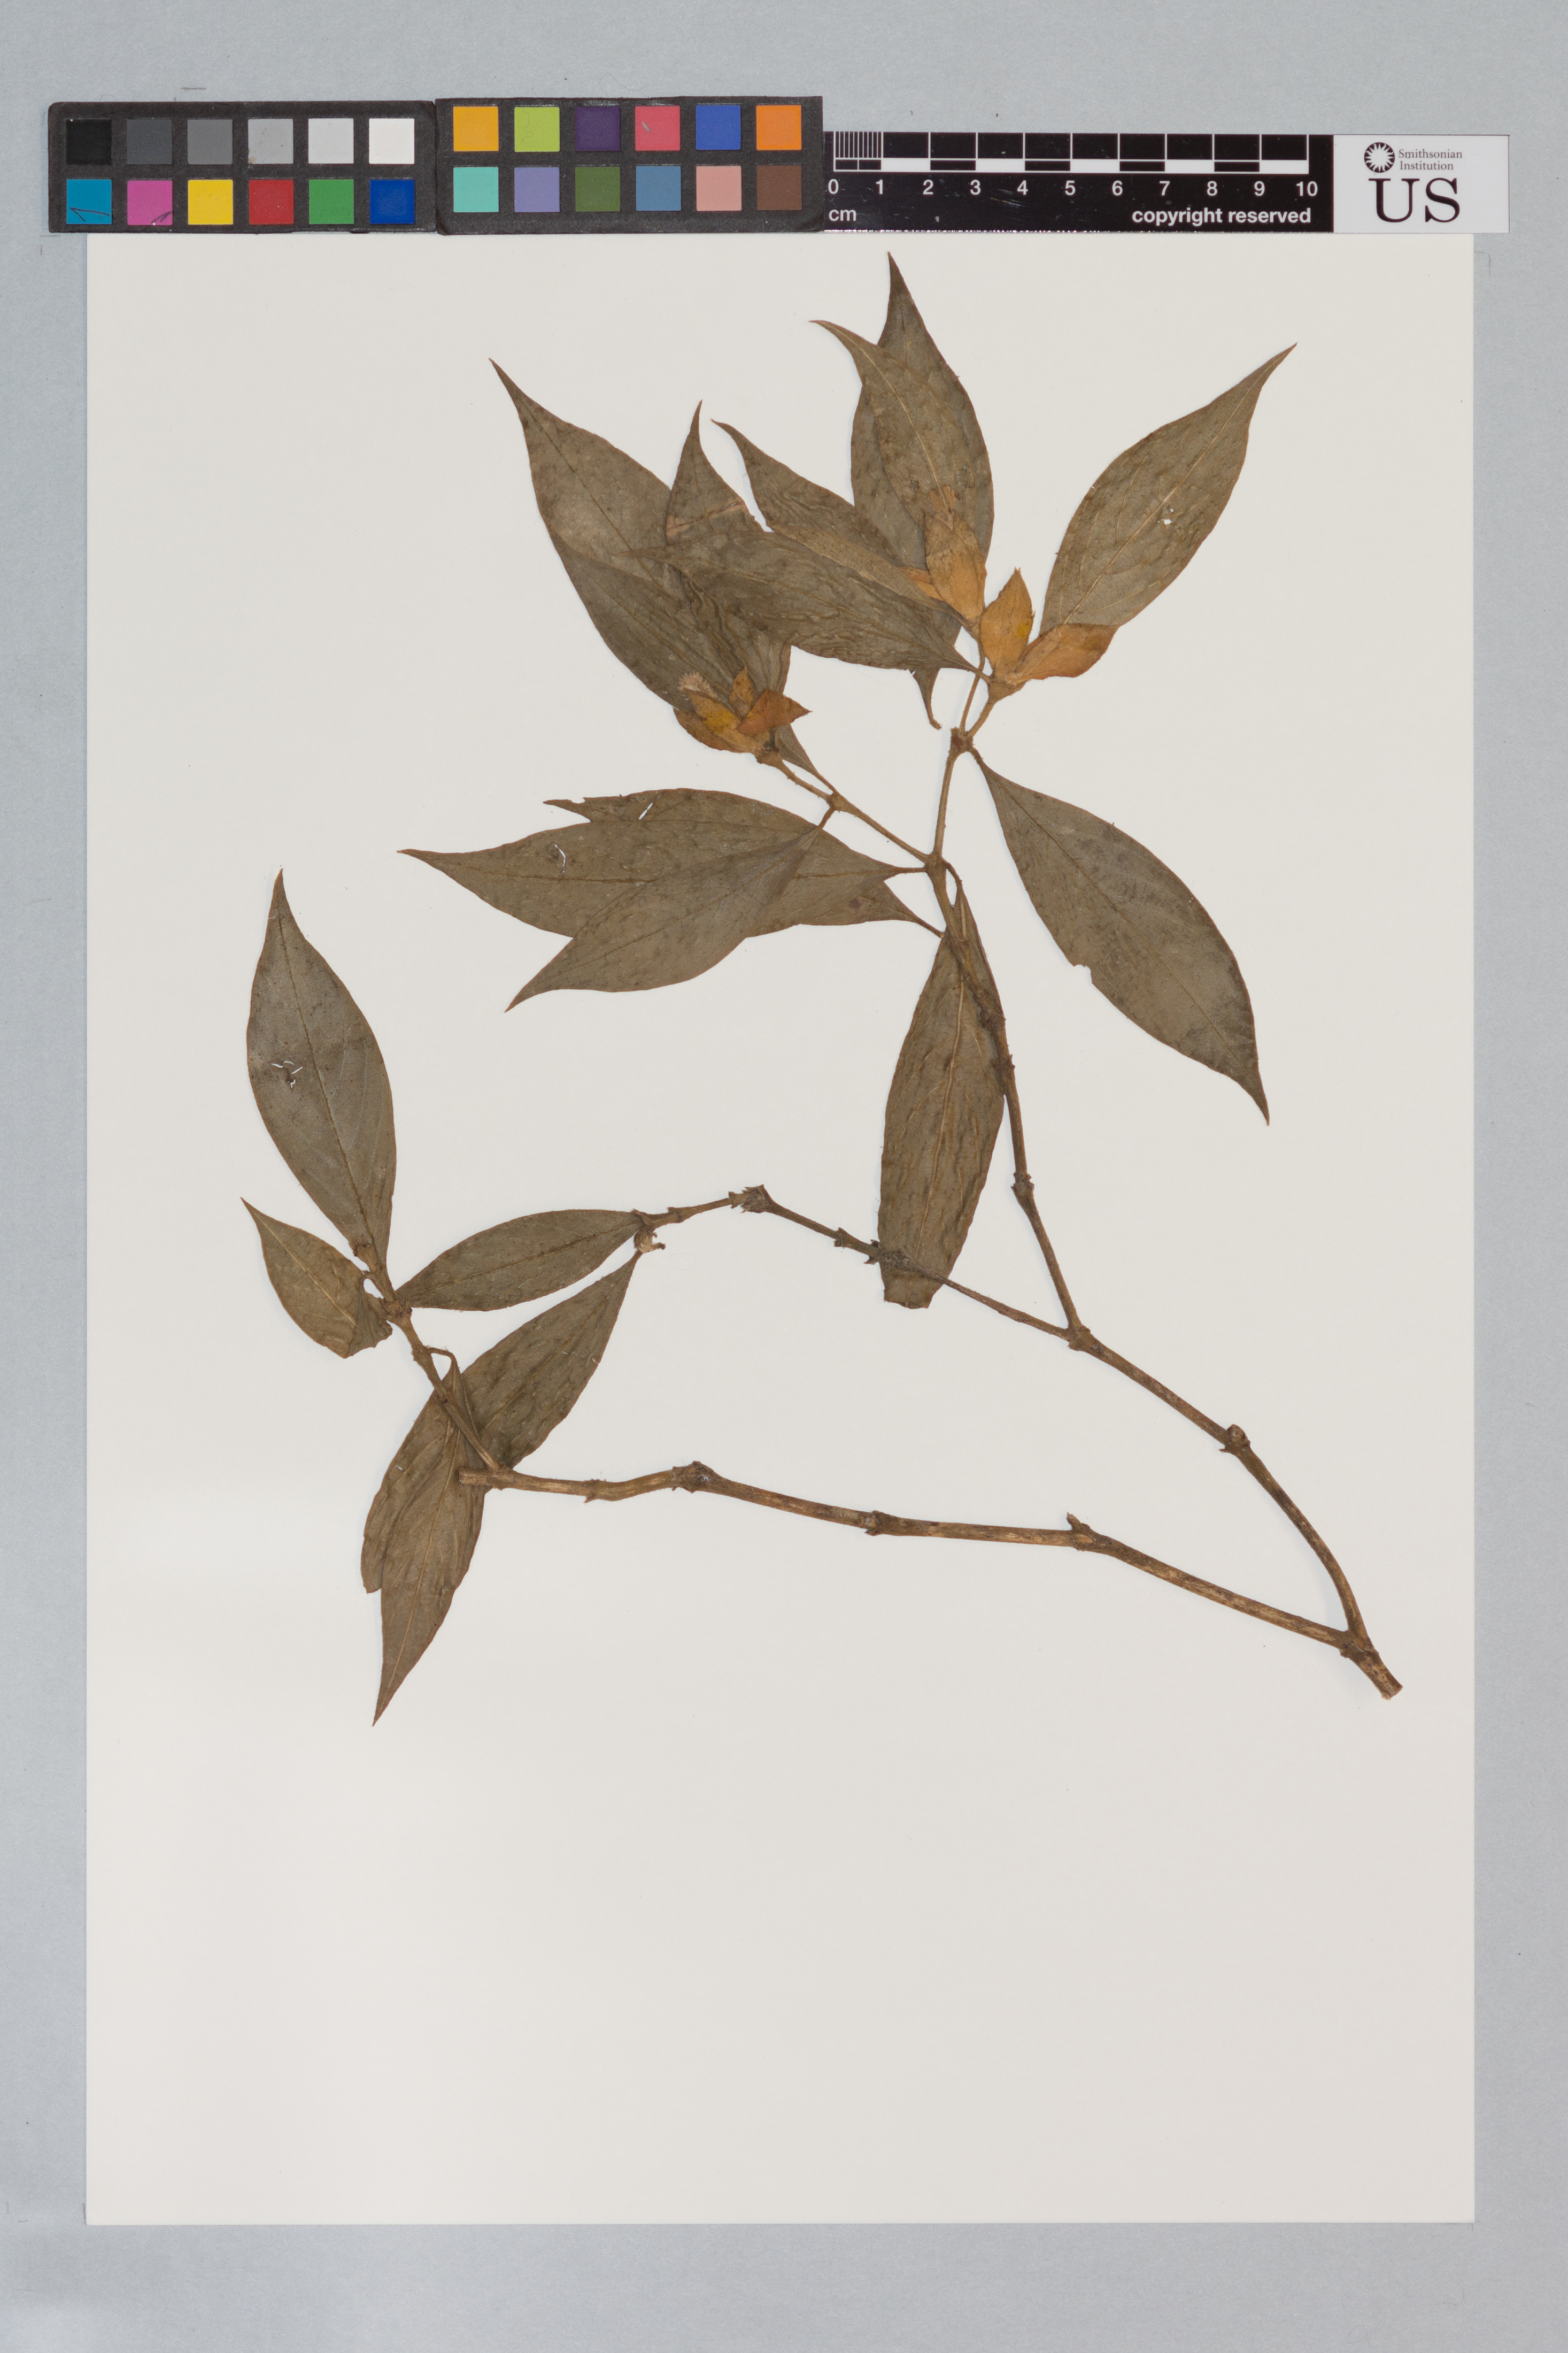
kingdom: Plantae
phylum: Tracheophyta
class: Magnoliopsida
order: Gentianales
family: Rubiaceae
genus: Psychotria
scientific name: Psychotria potaroensis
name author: (Sandwith) Steyerm.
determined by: Kirkbride, J. H.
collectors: J. J. Pipoly, G. Gharbarran & G. Samuels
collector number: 10522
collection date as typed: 22 February 1987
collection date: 1987-02-22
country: Guyana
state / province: Cuyuni-Mazaruni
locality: Mountain N of Chinoweing Village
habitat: Forest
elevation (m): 650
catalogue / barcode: US 3270343